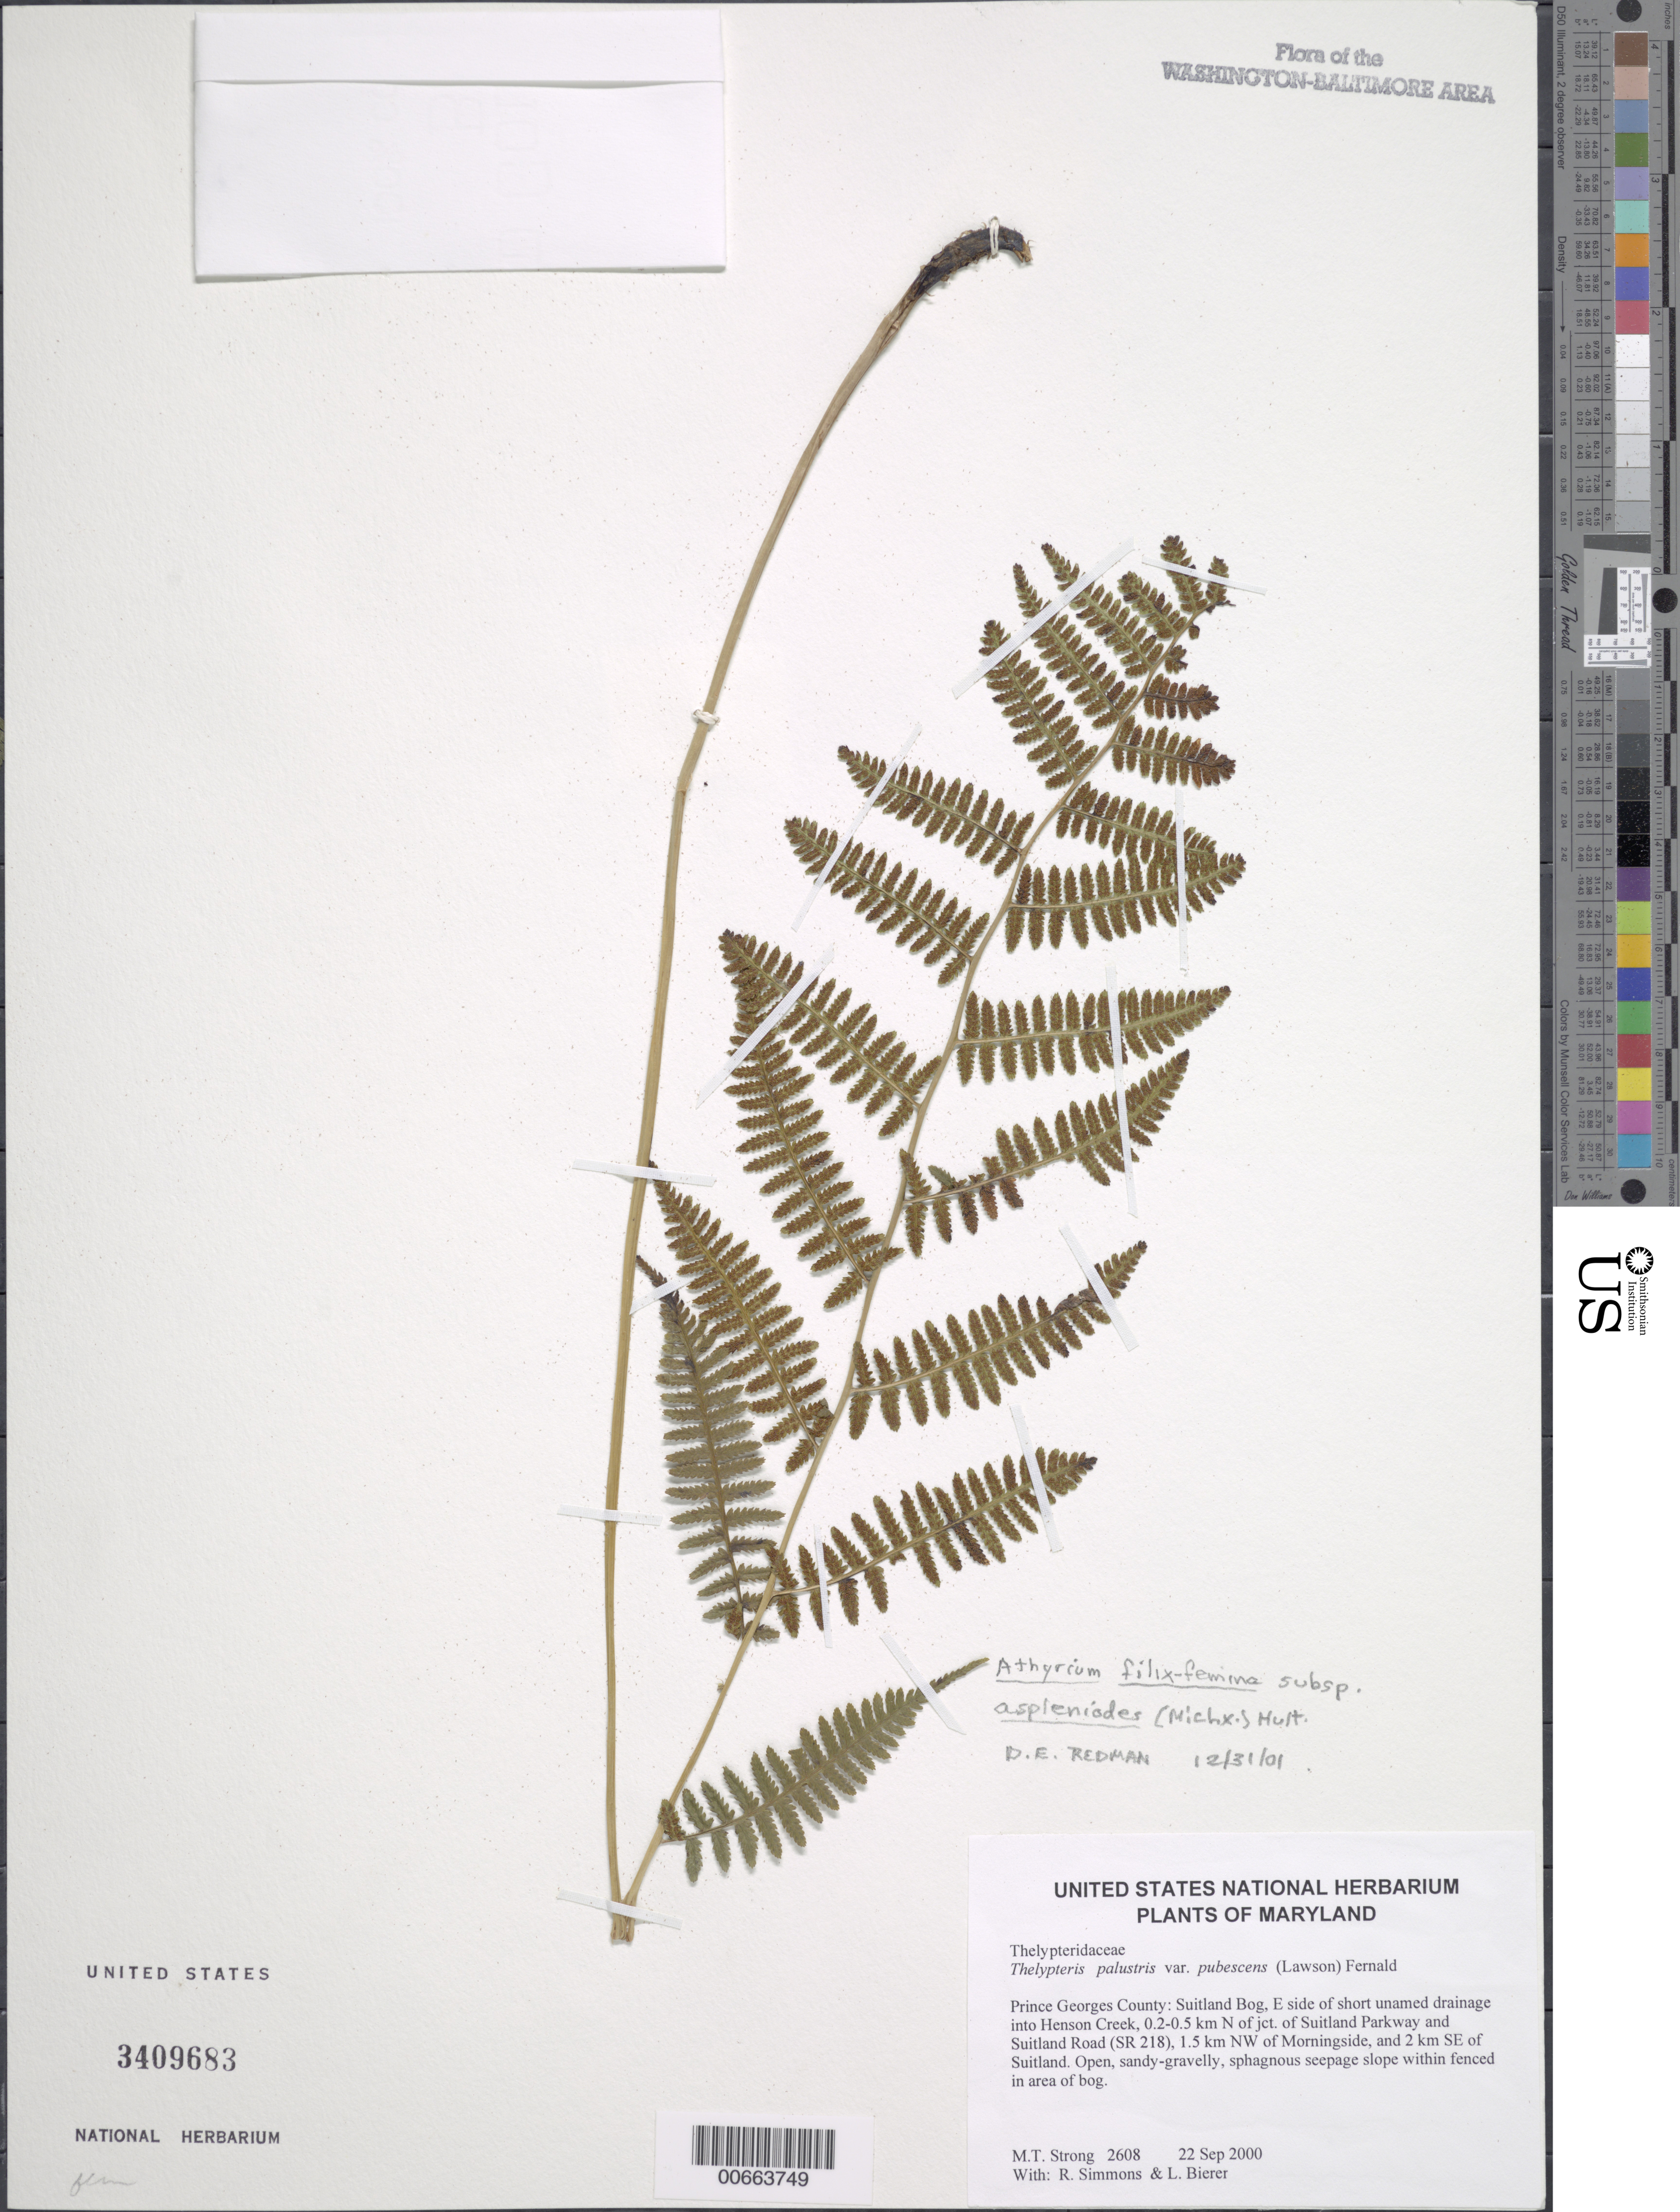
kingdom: Plantae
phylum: Tracheophyta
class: Polypodiopsida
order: Polypodiales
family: Athyriaceae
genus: Athyrium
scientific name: Athyrium filix-femina var. asplenioides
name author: (Michx.) Farw.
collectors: M. T. Strong, R. Simmons & L. Beier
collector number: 2608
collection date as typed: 22 Sep 2000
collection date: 2000-09-22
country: United States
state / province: Maryland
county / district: Prince George's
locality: Suitland Bog, E side of short unamed drainage into Henson Creek, 0.2-0.5 km N of jct. of Suitland Parkway and Suitland Road (SR 218), 1.5 km NW of Morningside, and 2 km SE of Suitland.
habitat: Open, gravelly, sphagnous seepage slope within fenced in area of bog.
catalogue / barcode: US 3409683